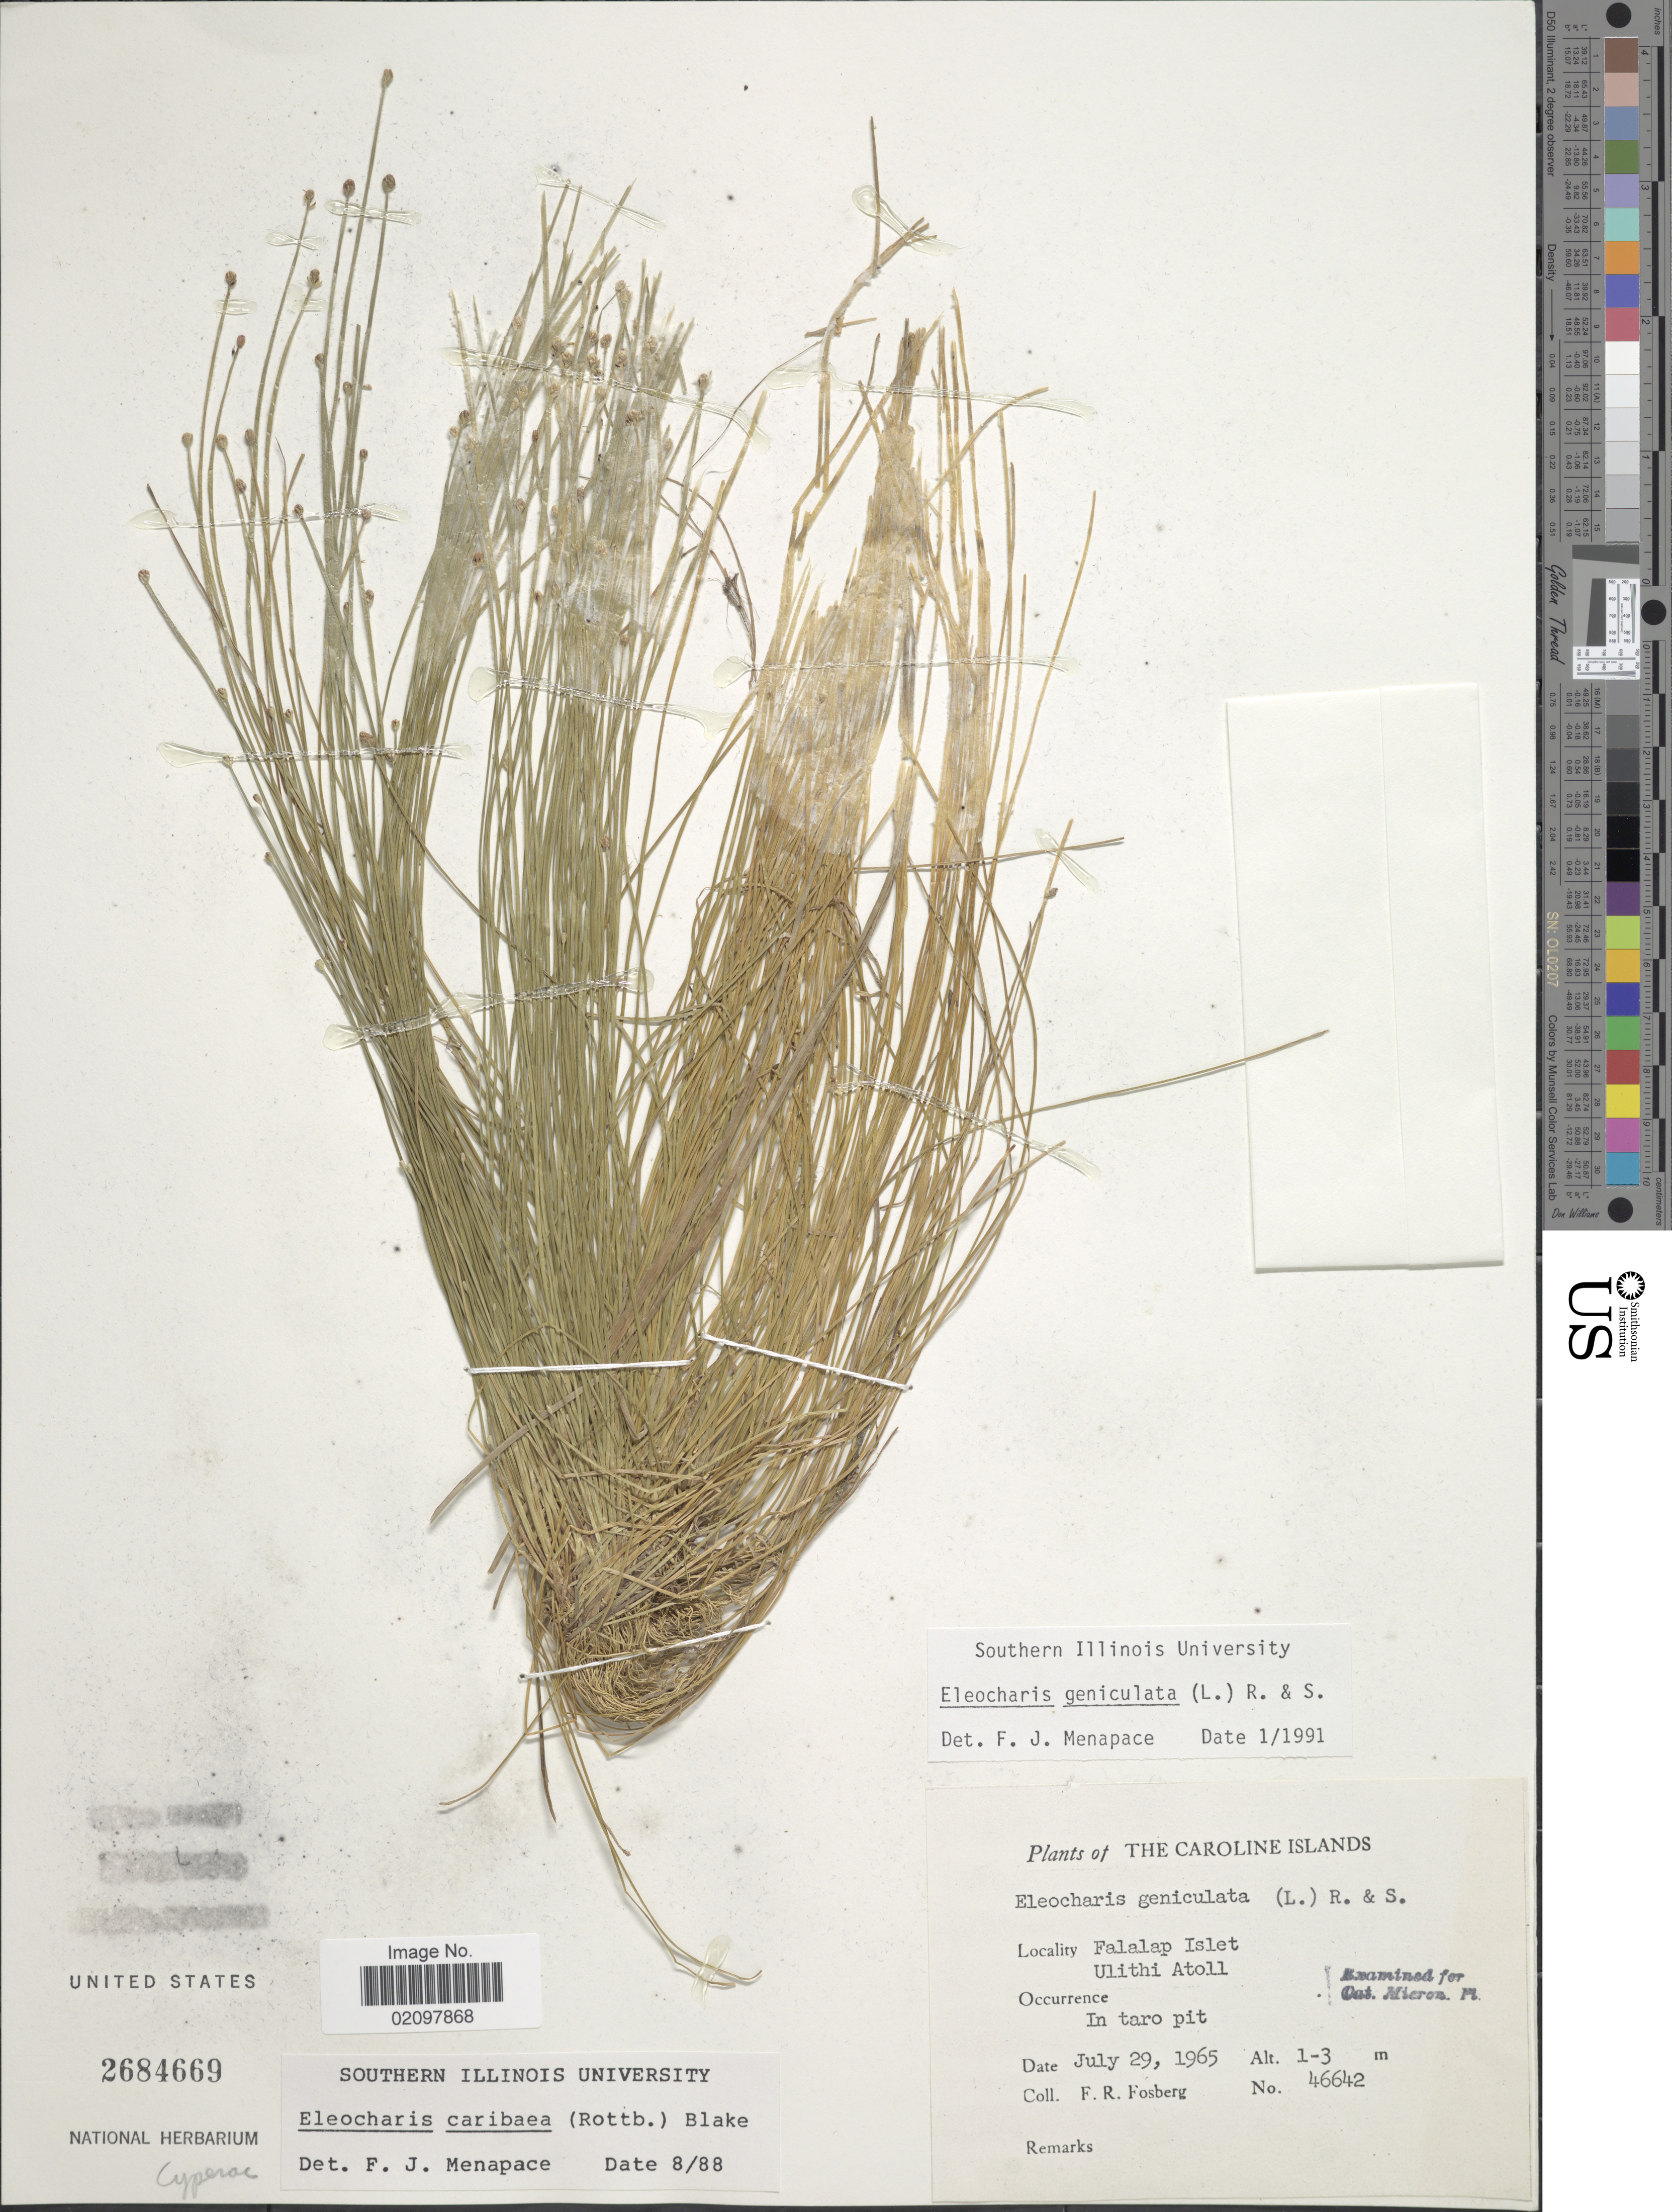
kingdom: Plantae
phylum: Tracheophyta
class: Liliopsida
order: Poales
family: Cyperaceae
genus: Eleocharis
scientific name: Eleocharis geniculata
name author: (L.) Roem. & Schult.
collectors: F. R. Fosberg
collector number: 46642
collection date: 1965-07-29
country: Micronesia, Federated States of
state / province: Yap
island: Ulithi Atoll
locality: Caroline Islands. Falalap Islet, Ulithi Atoll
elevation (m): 1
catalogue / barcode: US 2684669